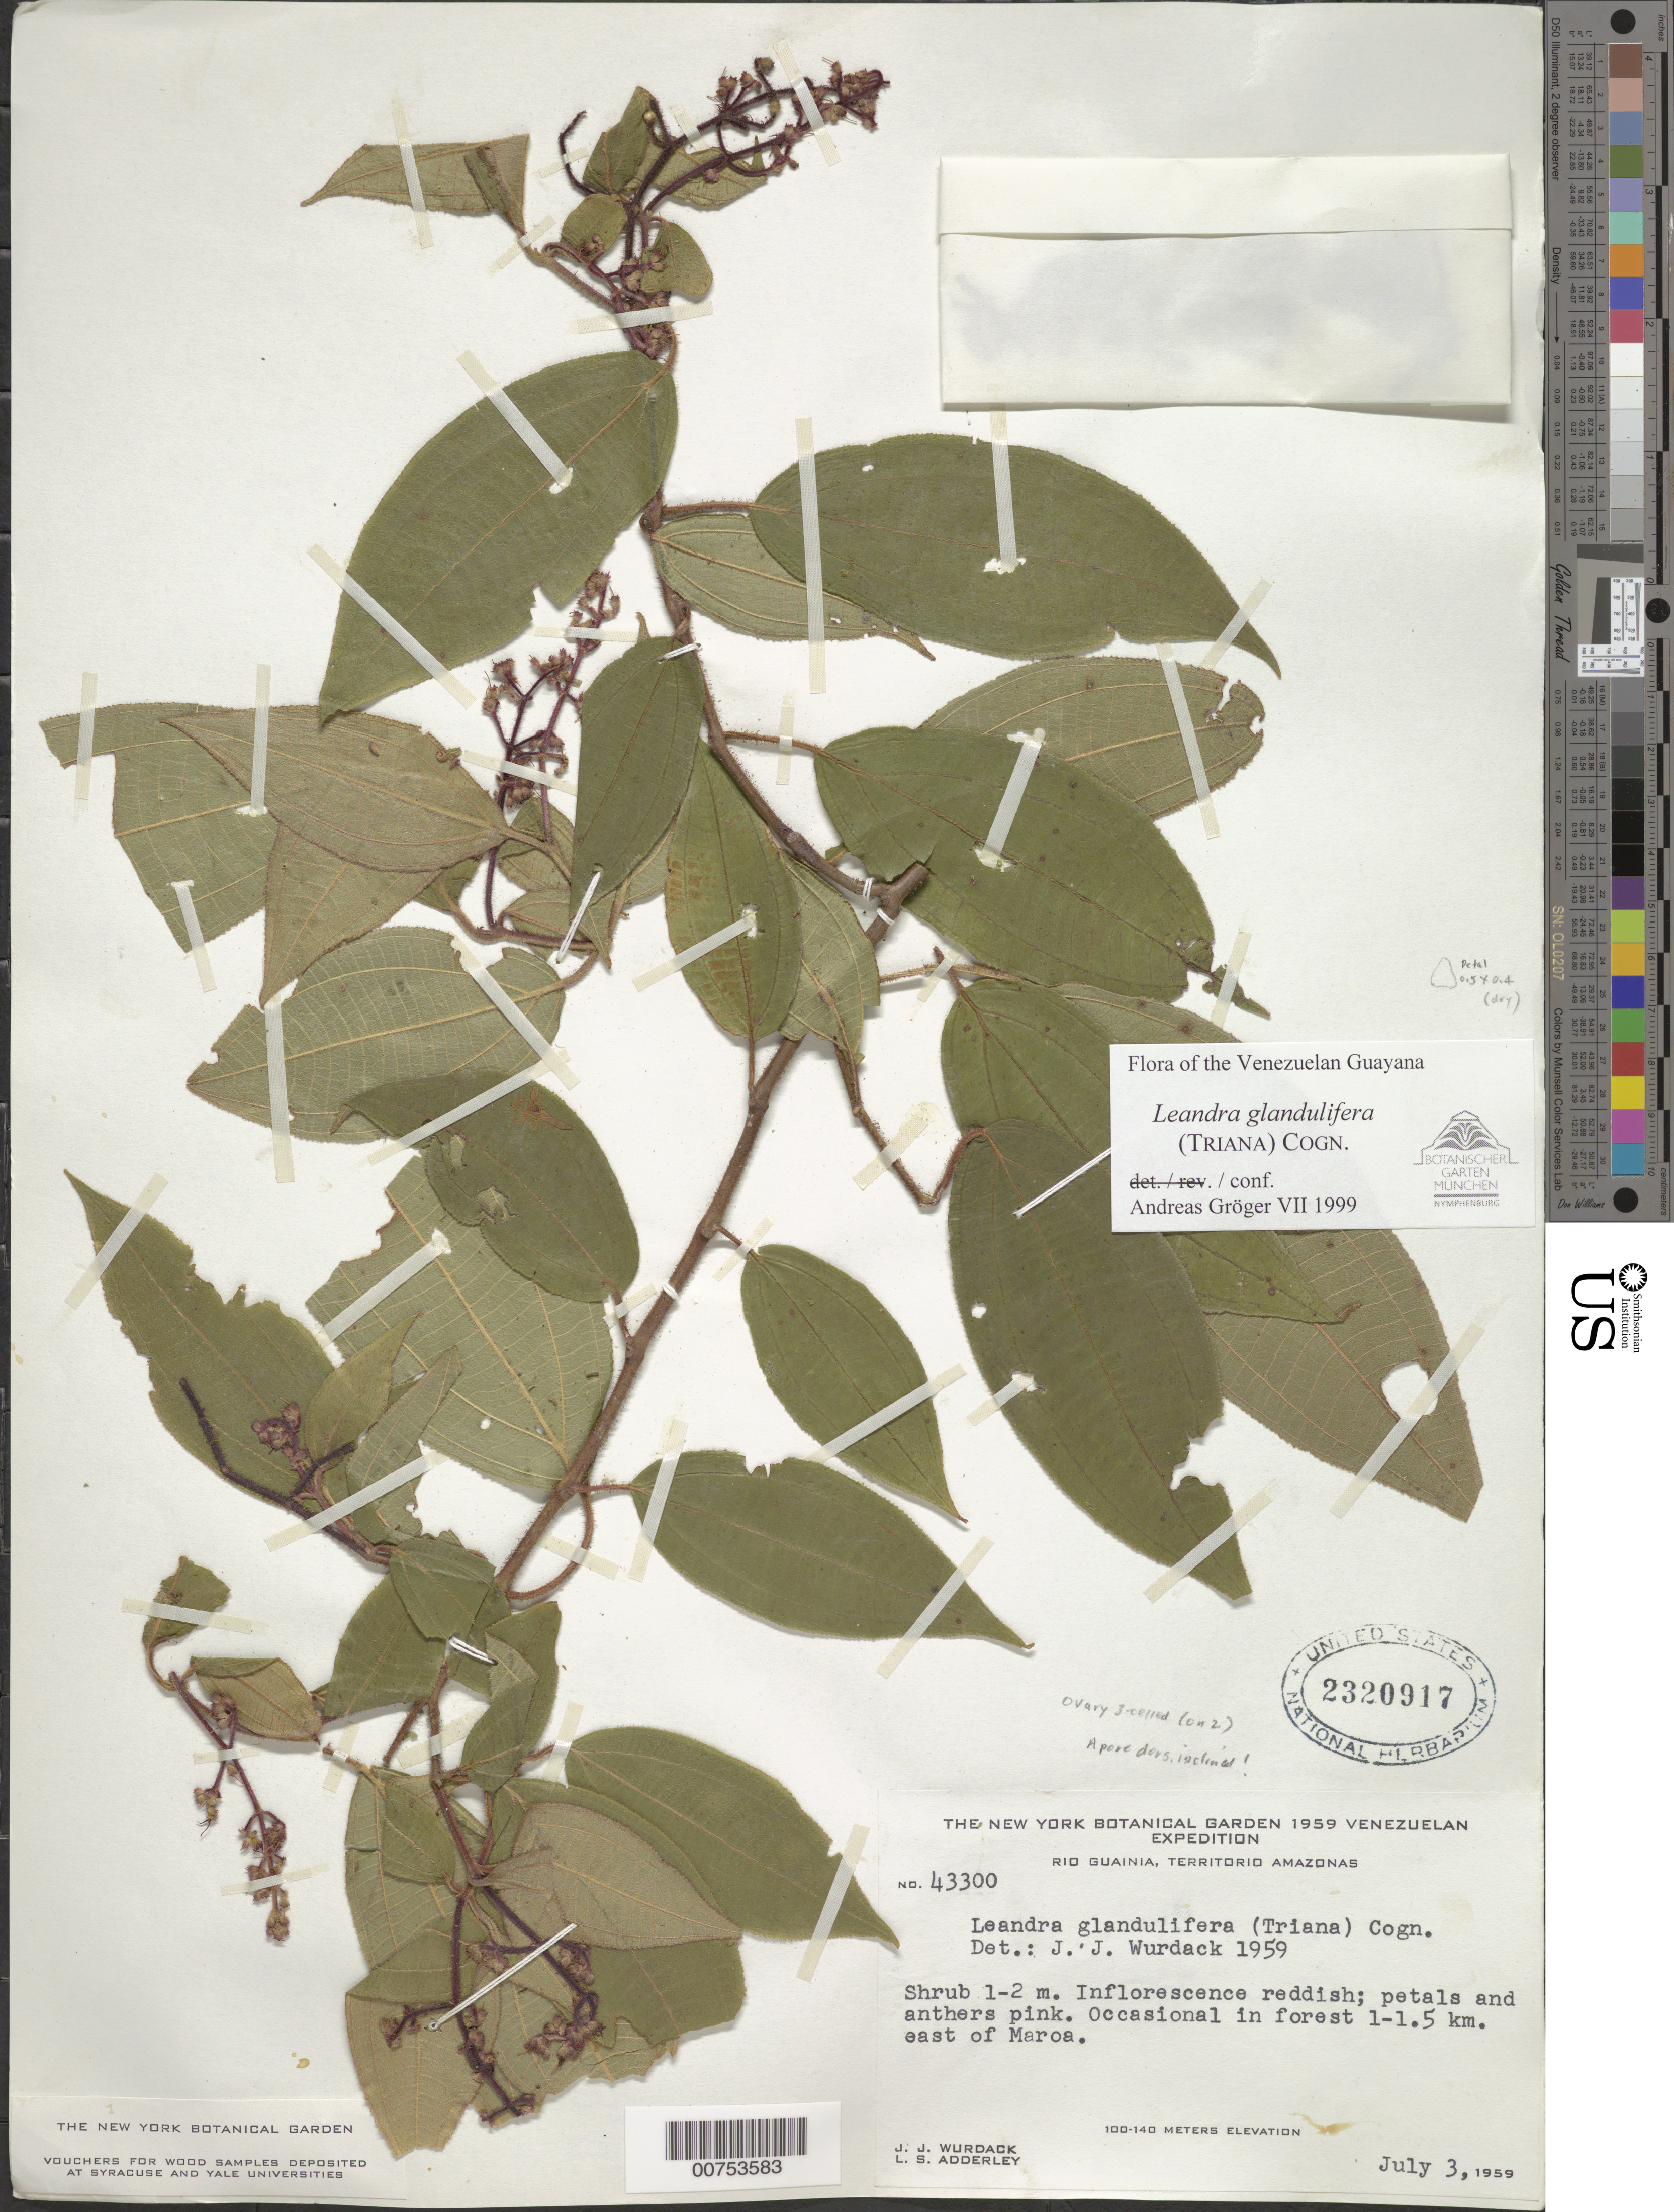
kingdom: Plantae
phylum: Tracheophyta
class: Magnoliopsida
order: Myrtales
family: Melastomataceae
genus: Leandra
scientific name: Leandra glandulifera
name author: (Triana) Cogn.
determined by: Gröger, A.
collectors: J. J. Wurdack & L. S. Adderley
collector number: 43300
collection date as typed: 3-Jul-59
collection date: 1959-07-03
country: Venezuela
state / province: Amazonas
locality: Río Guainia, 1-1.5 km E of Maroa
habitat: Forest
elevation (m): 100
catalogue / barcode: US 2320917